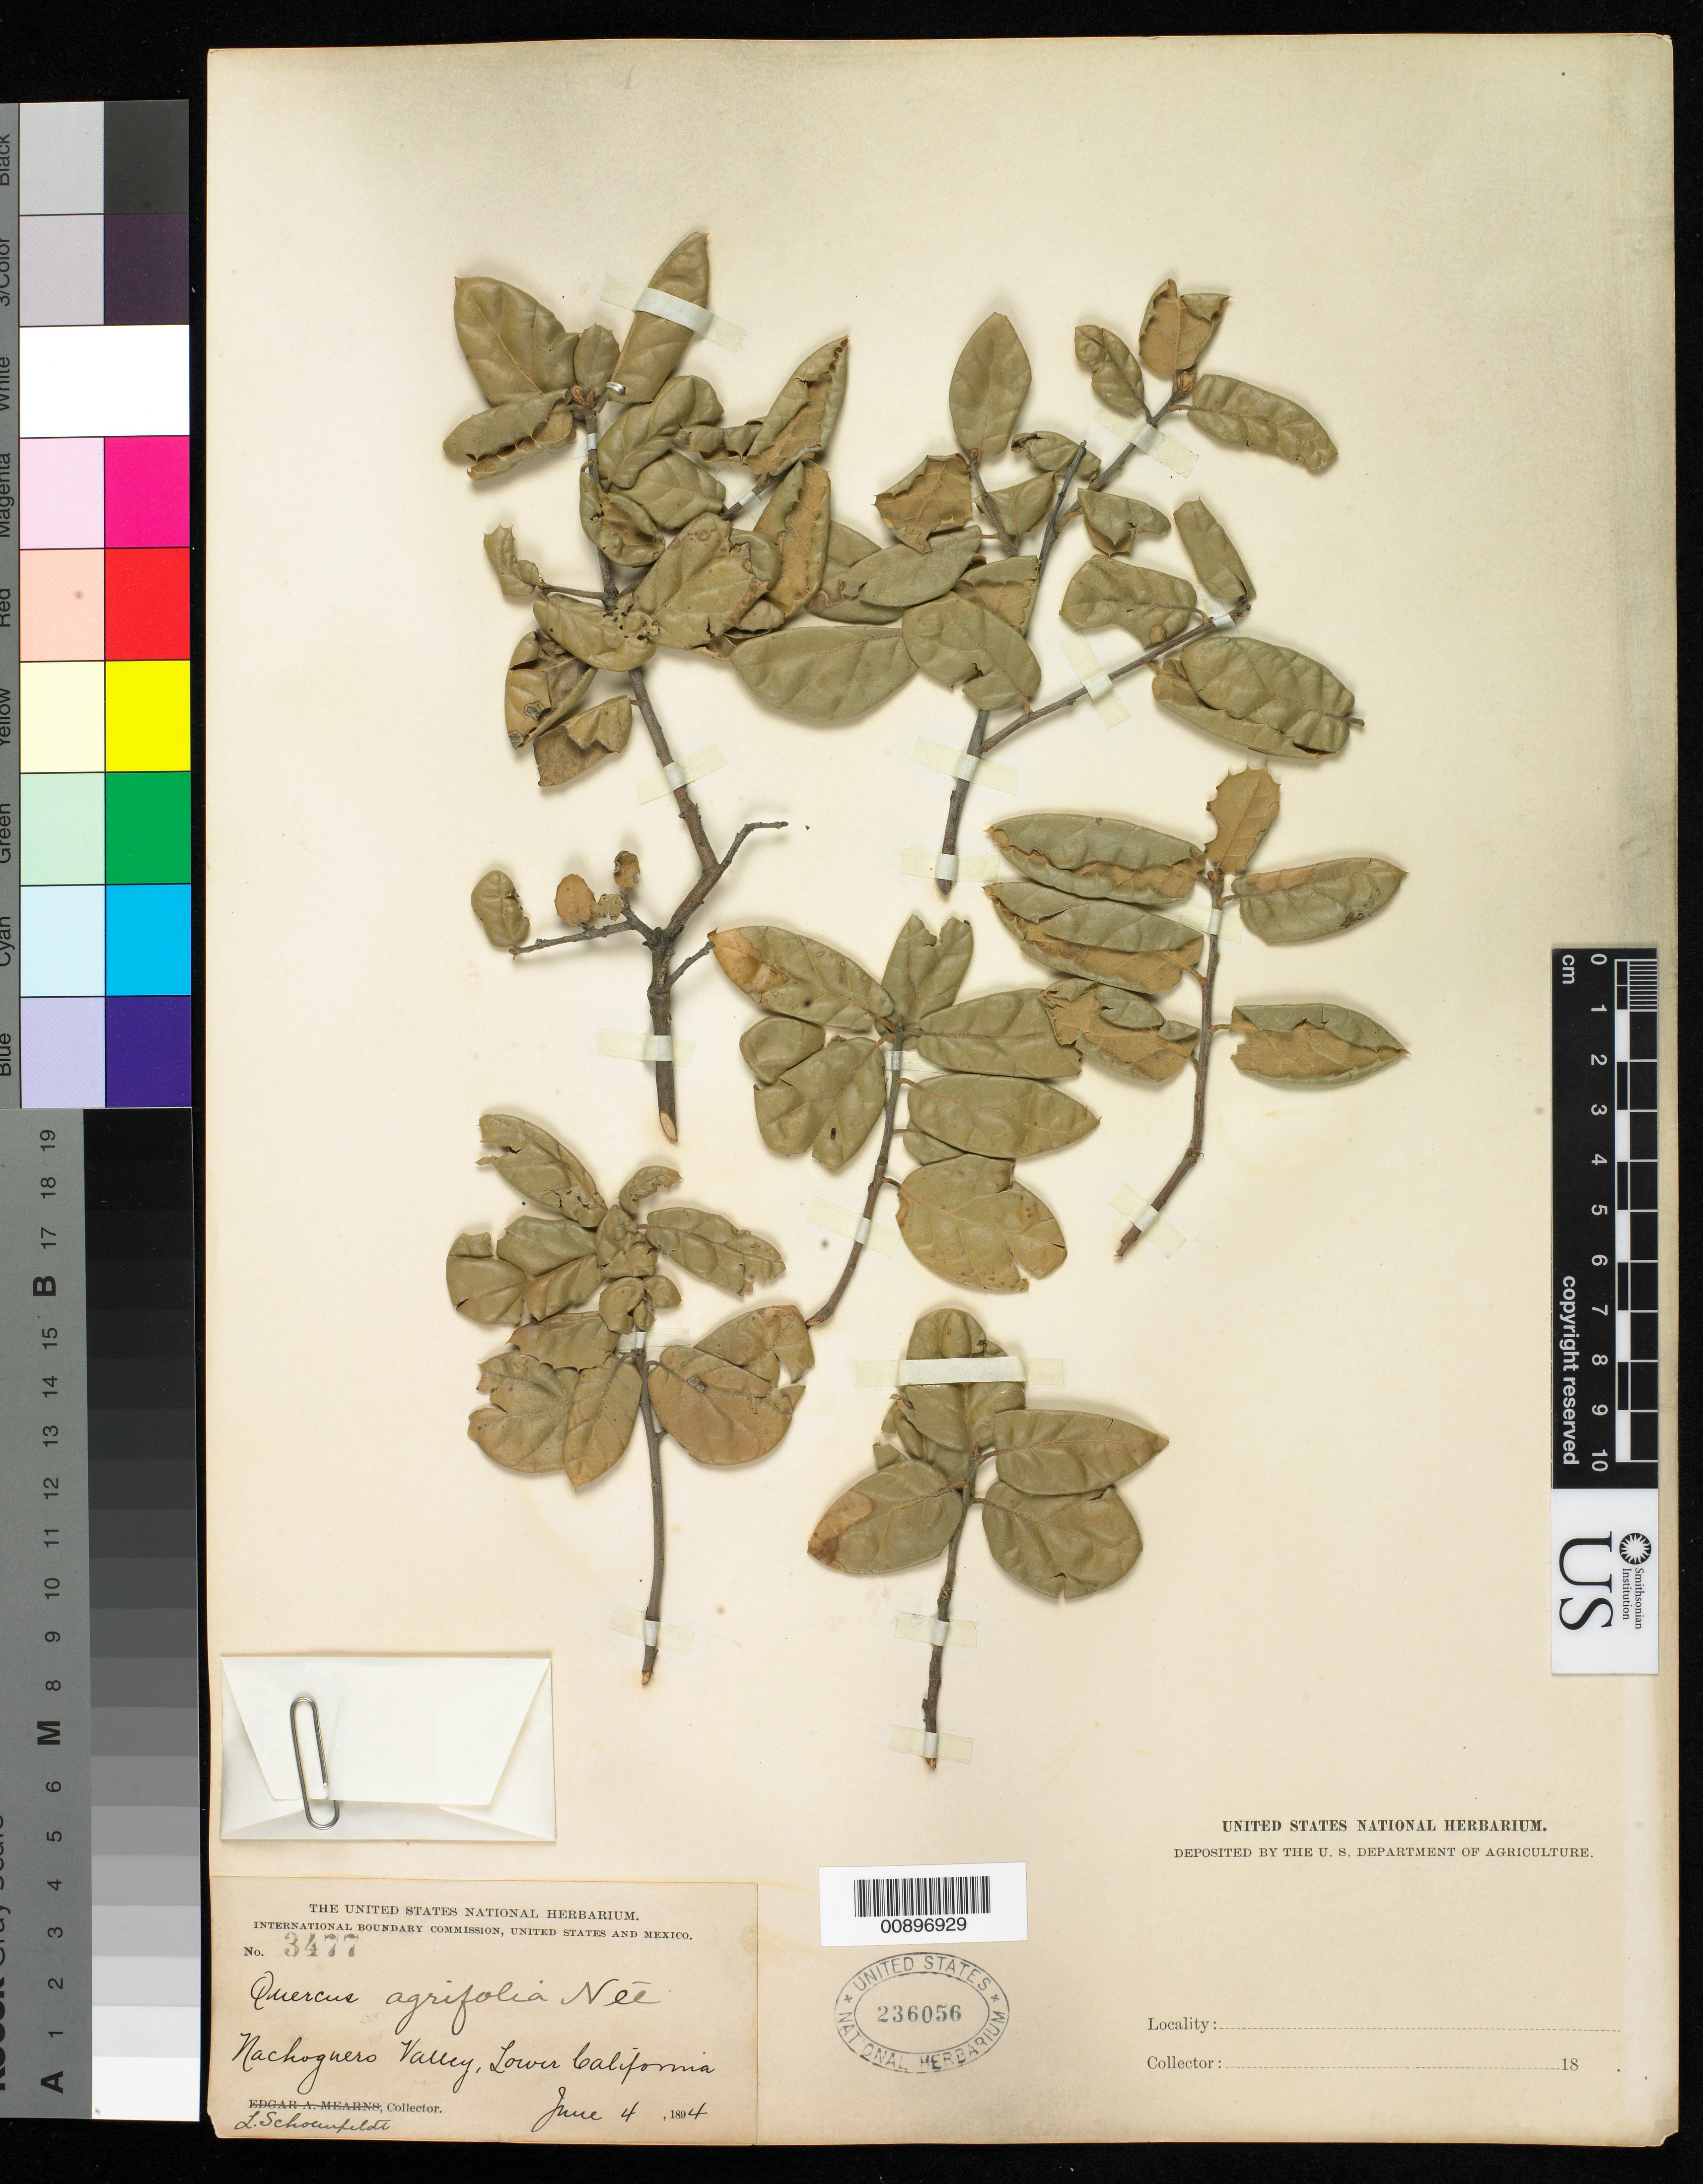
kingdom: Plantae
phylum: Tracheophyta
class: Magnoliopsida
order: Fagales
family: Fagaceae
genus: Quercus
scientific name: Quercus agrifolia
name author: Née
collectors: L. Schoenfeldt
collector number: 3477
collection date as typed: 04 Jun 1894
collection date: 1894-06-04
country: Mexico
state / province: Baja California Norte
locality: Nachoguero Valley, Lower California.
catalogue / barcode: US 236056